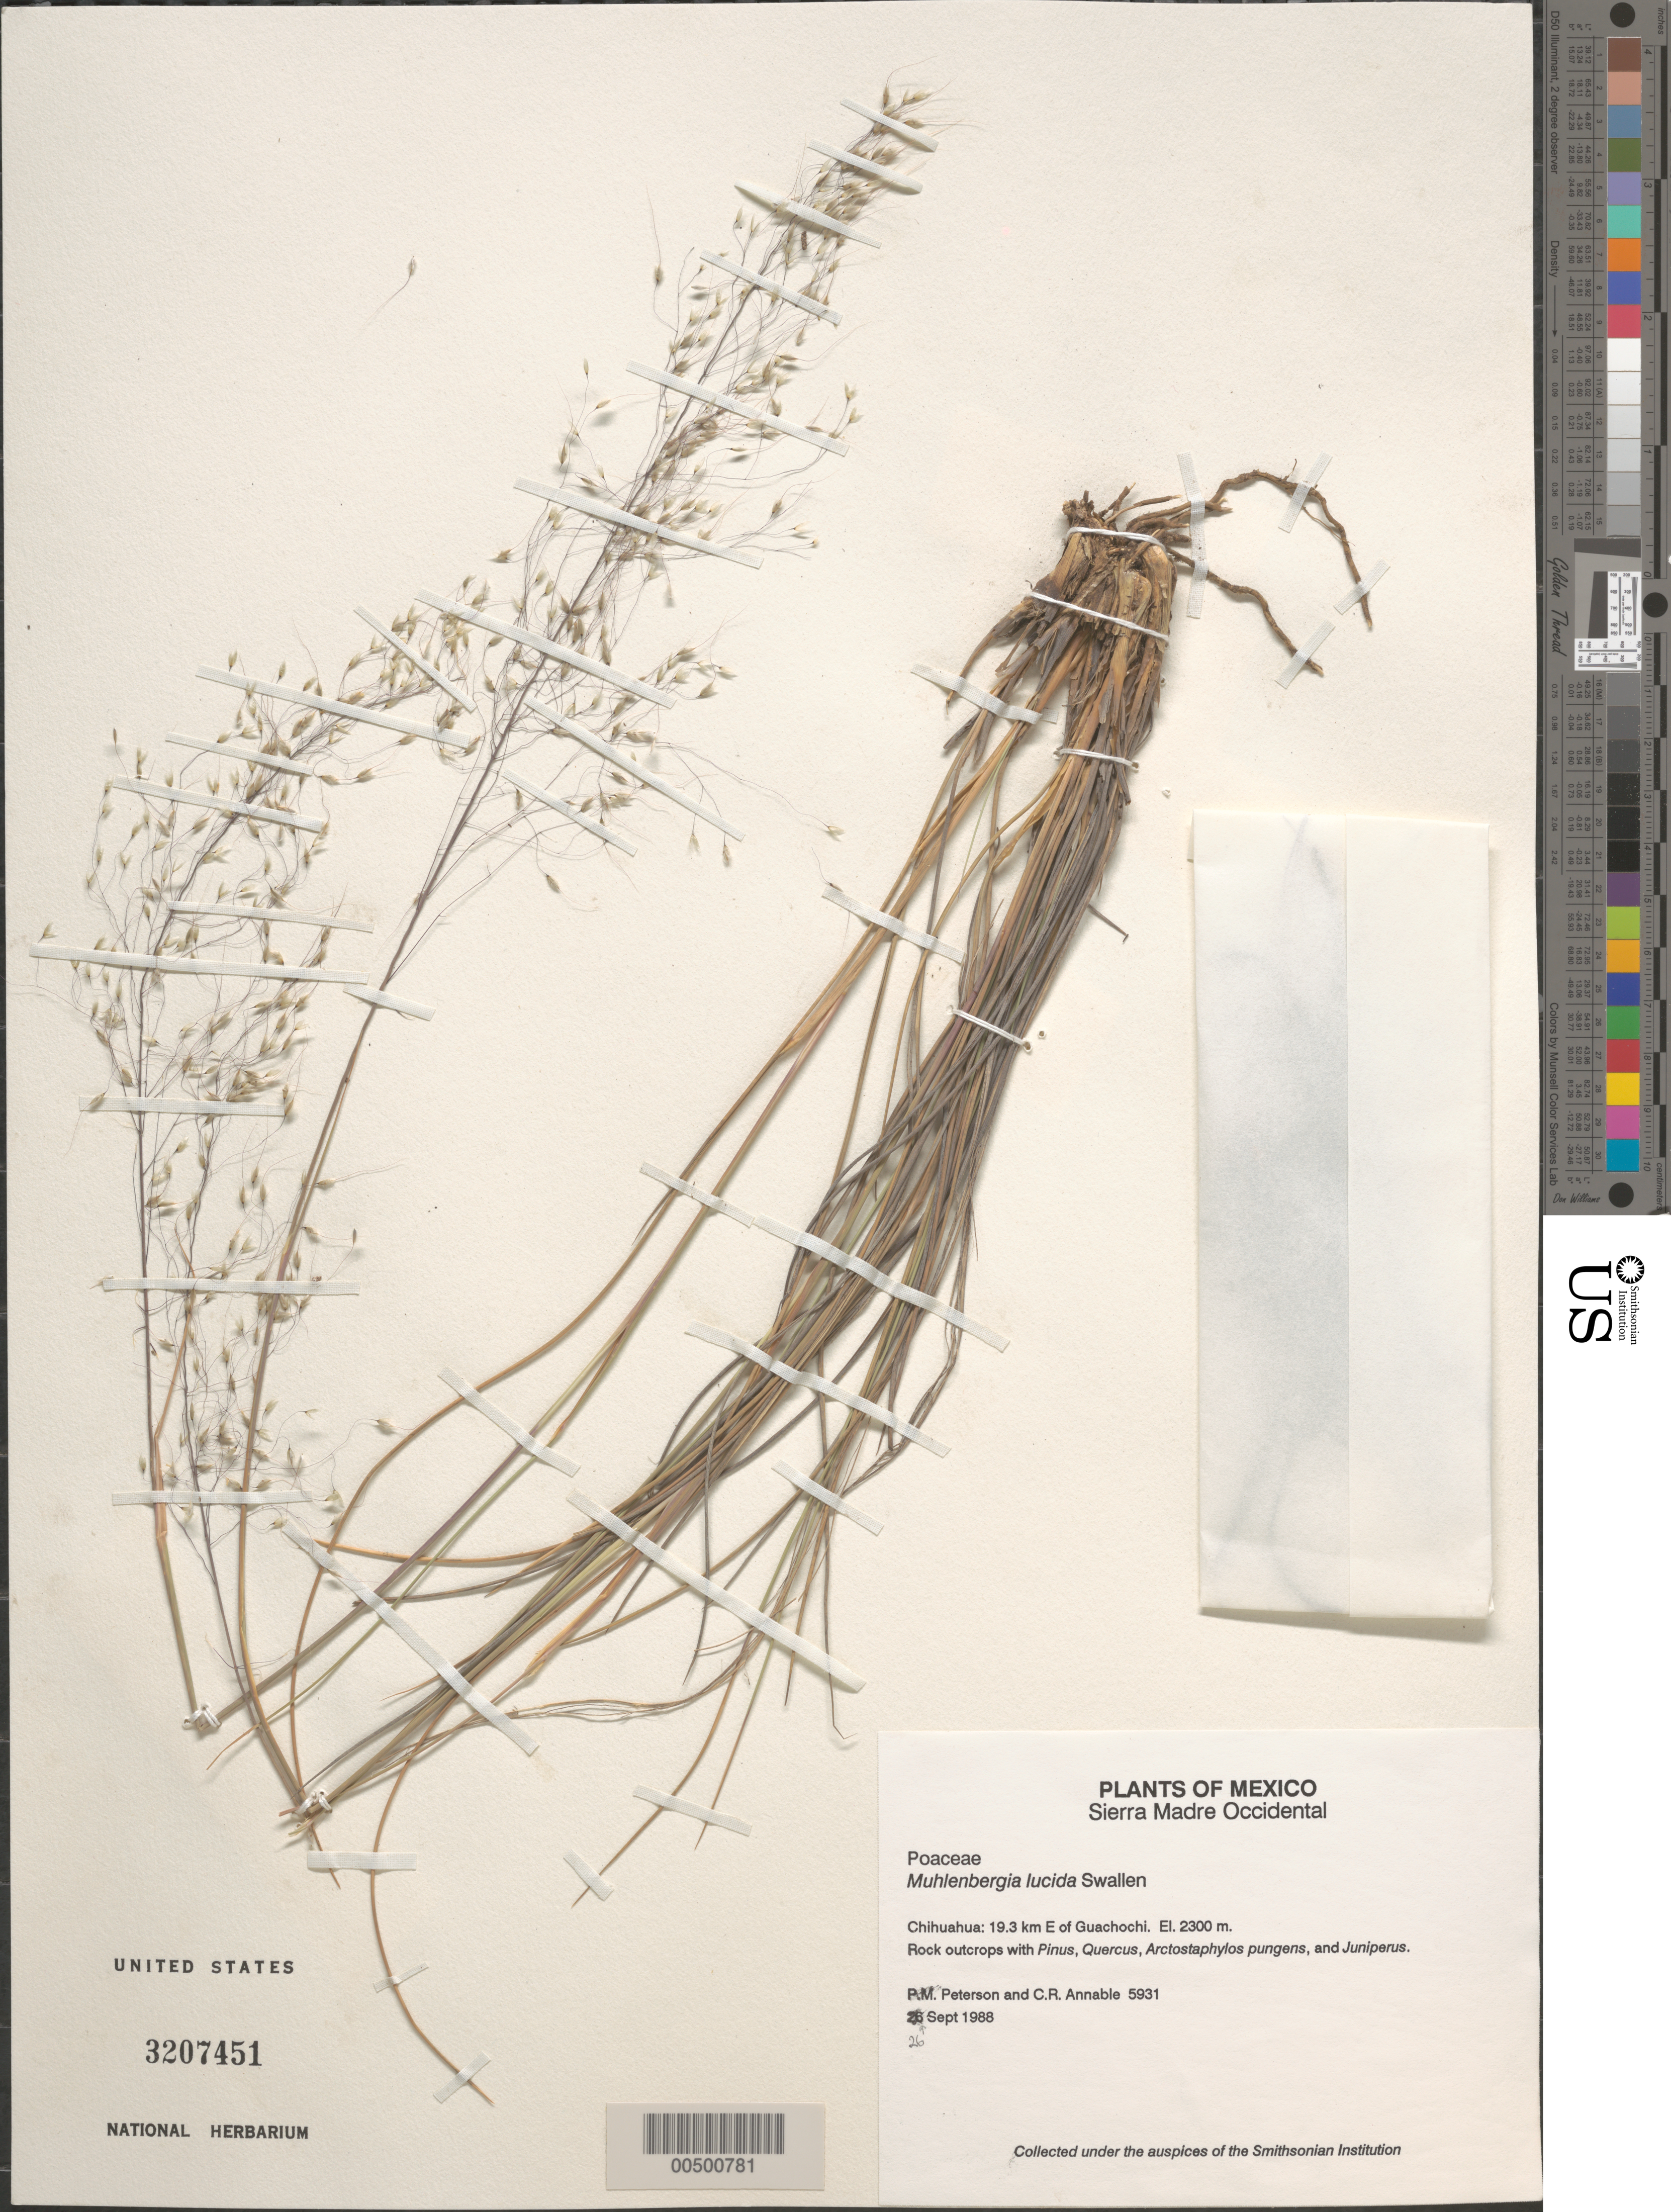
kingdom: Plantae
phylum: Tracheophyta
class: Liliopsida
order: Poales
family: Poaceae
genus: Muhlenbergia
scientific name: Muhlenbergia lucida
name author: Swallen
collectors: P. M. Peterson & C. R. Annable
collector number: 05931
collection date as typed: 26 Sep 1988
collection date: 1988-09-26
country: Mexico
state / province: Chihuahua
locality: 19.3 km E of Guachochi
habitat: Rock outcrops with Pinus, Quercus, Arctostaphylos pungens, and Juniperus.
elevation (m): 2300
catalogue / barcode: US 3207451